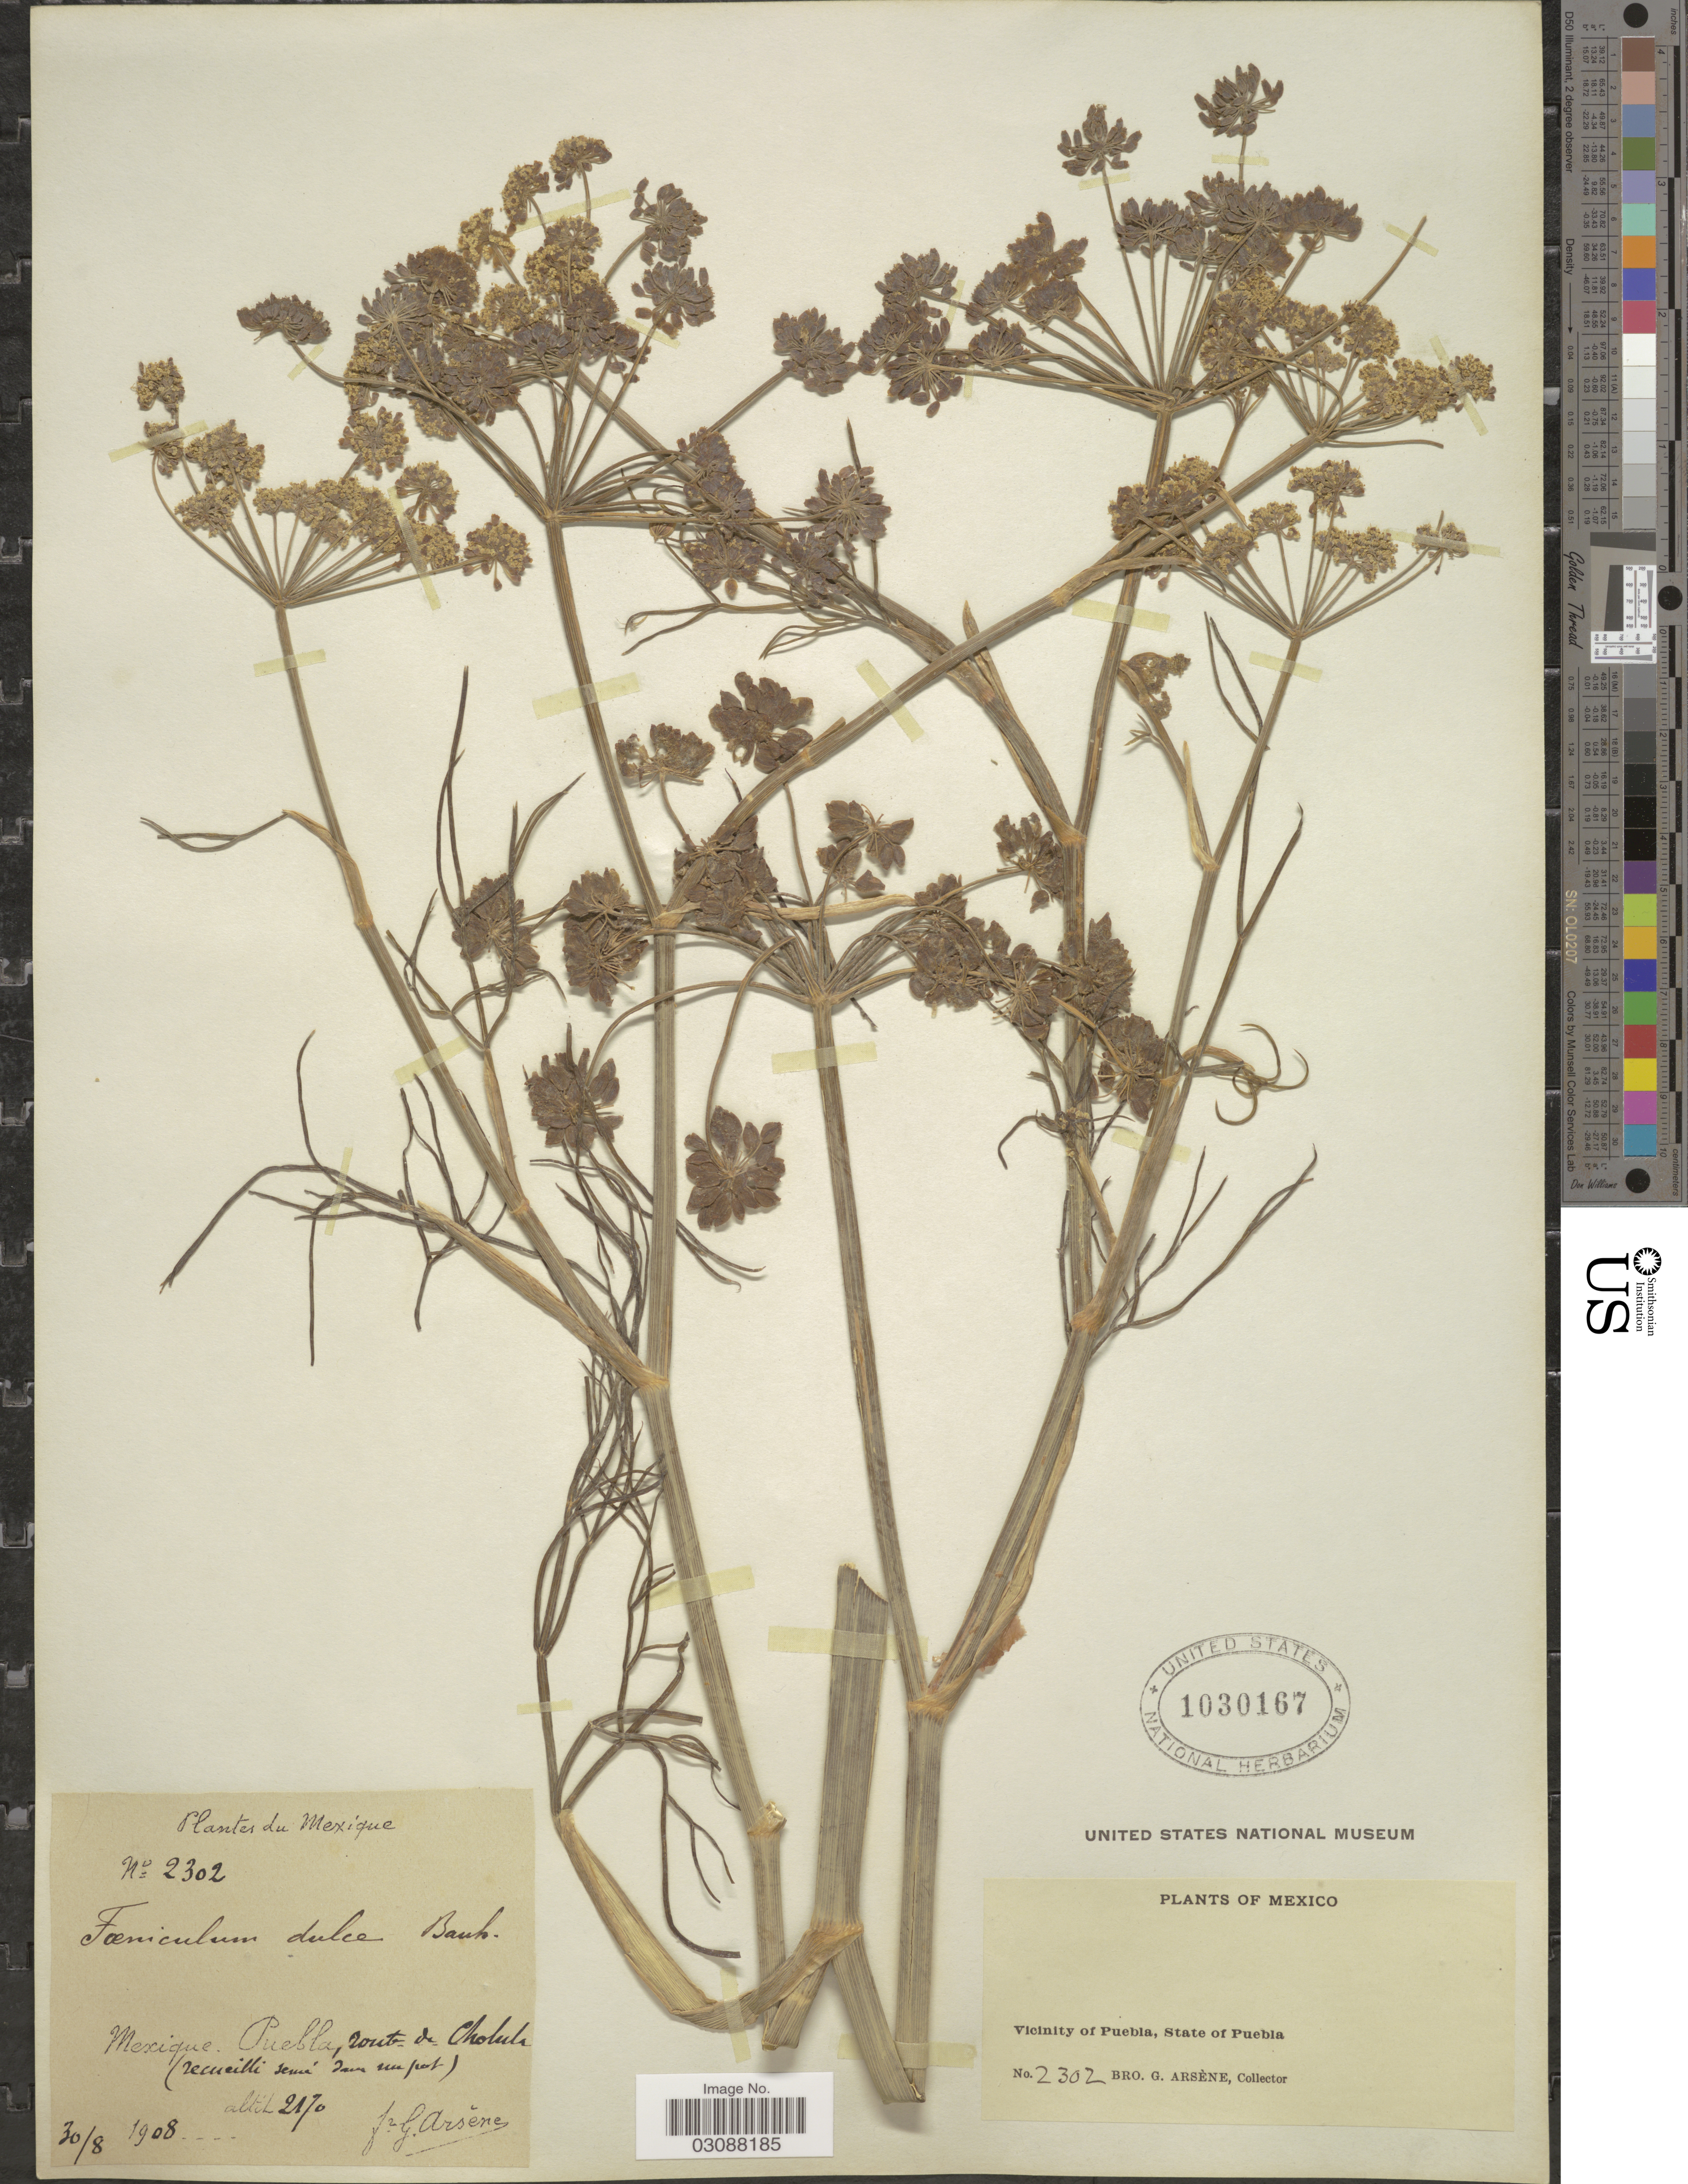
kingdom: Plantae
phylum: Tracheophyta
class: Magnoliopsida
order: Apiales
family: Apiaceae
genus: Foeniculum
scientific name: Foeniculum vulgare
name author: Mill.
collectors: Bro. G. Arsène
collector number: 2302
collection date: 1908-08-30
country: Mexico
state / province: Puebla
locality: Route de Cholula (recueilli sema [interpreted] dans un port [interpreted])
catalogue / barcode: US 1030167